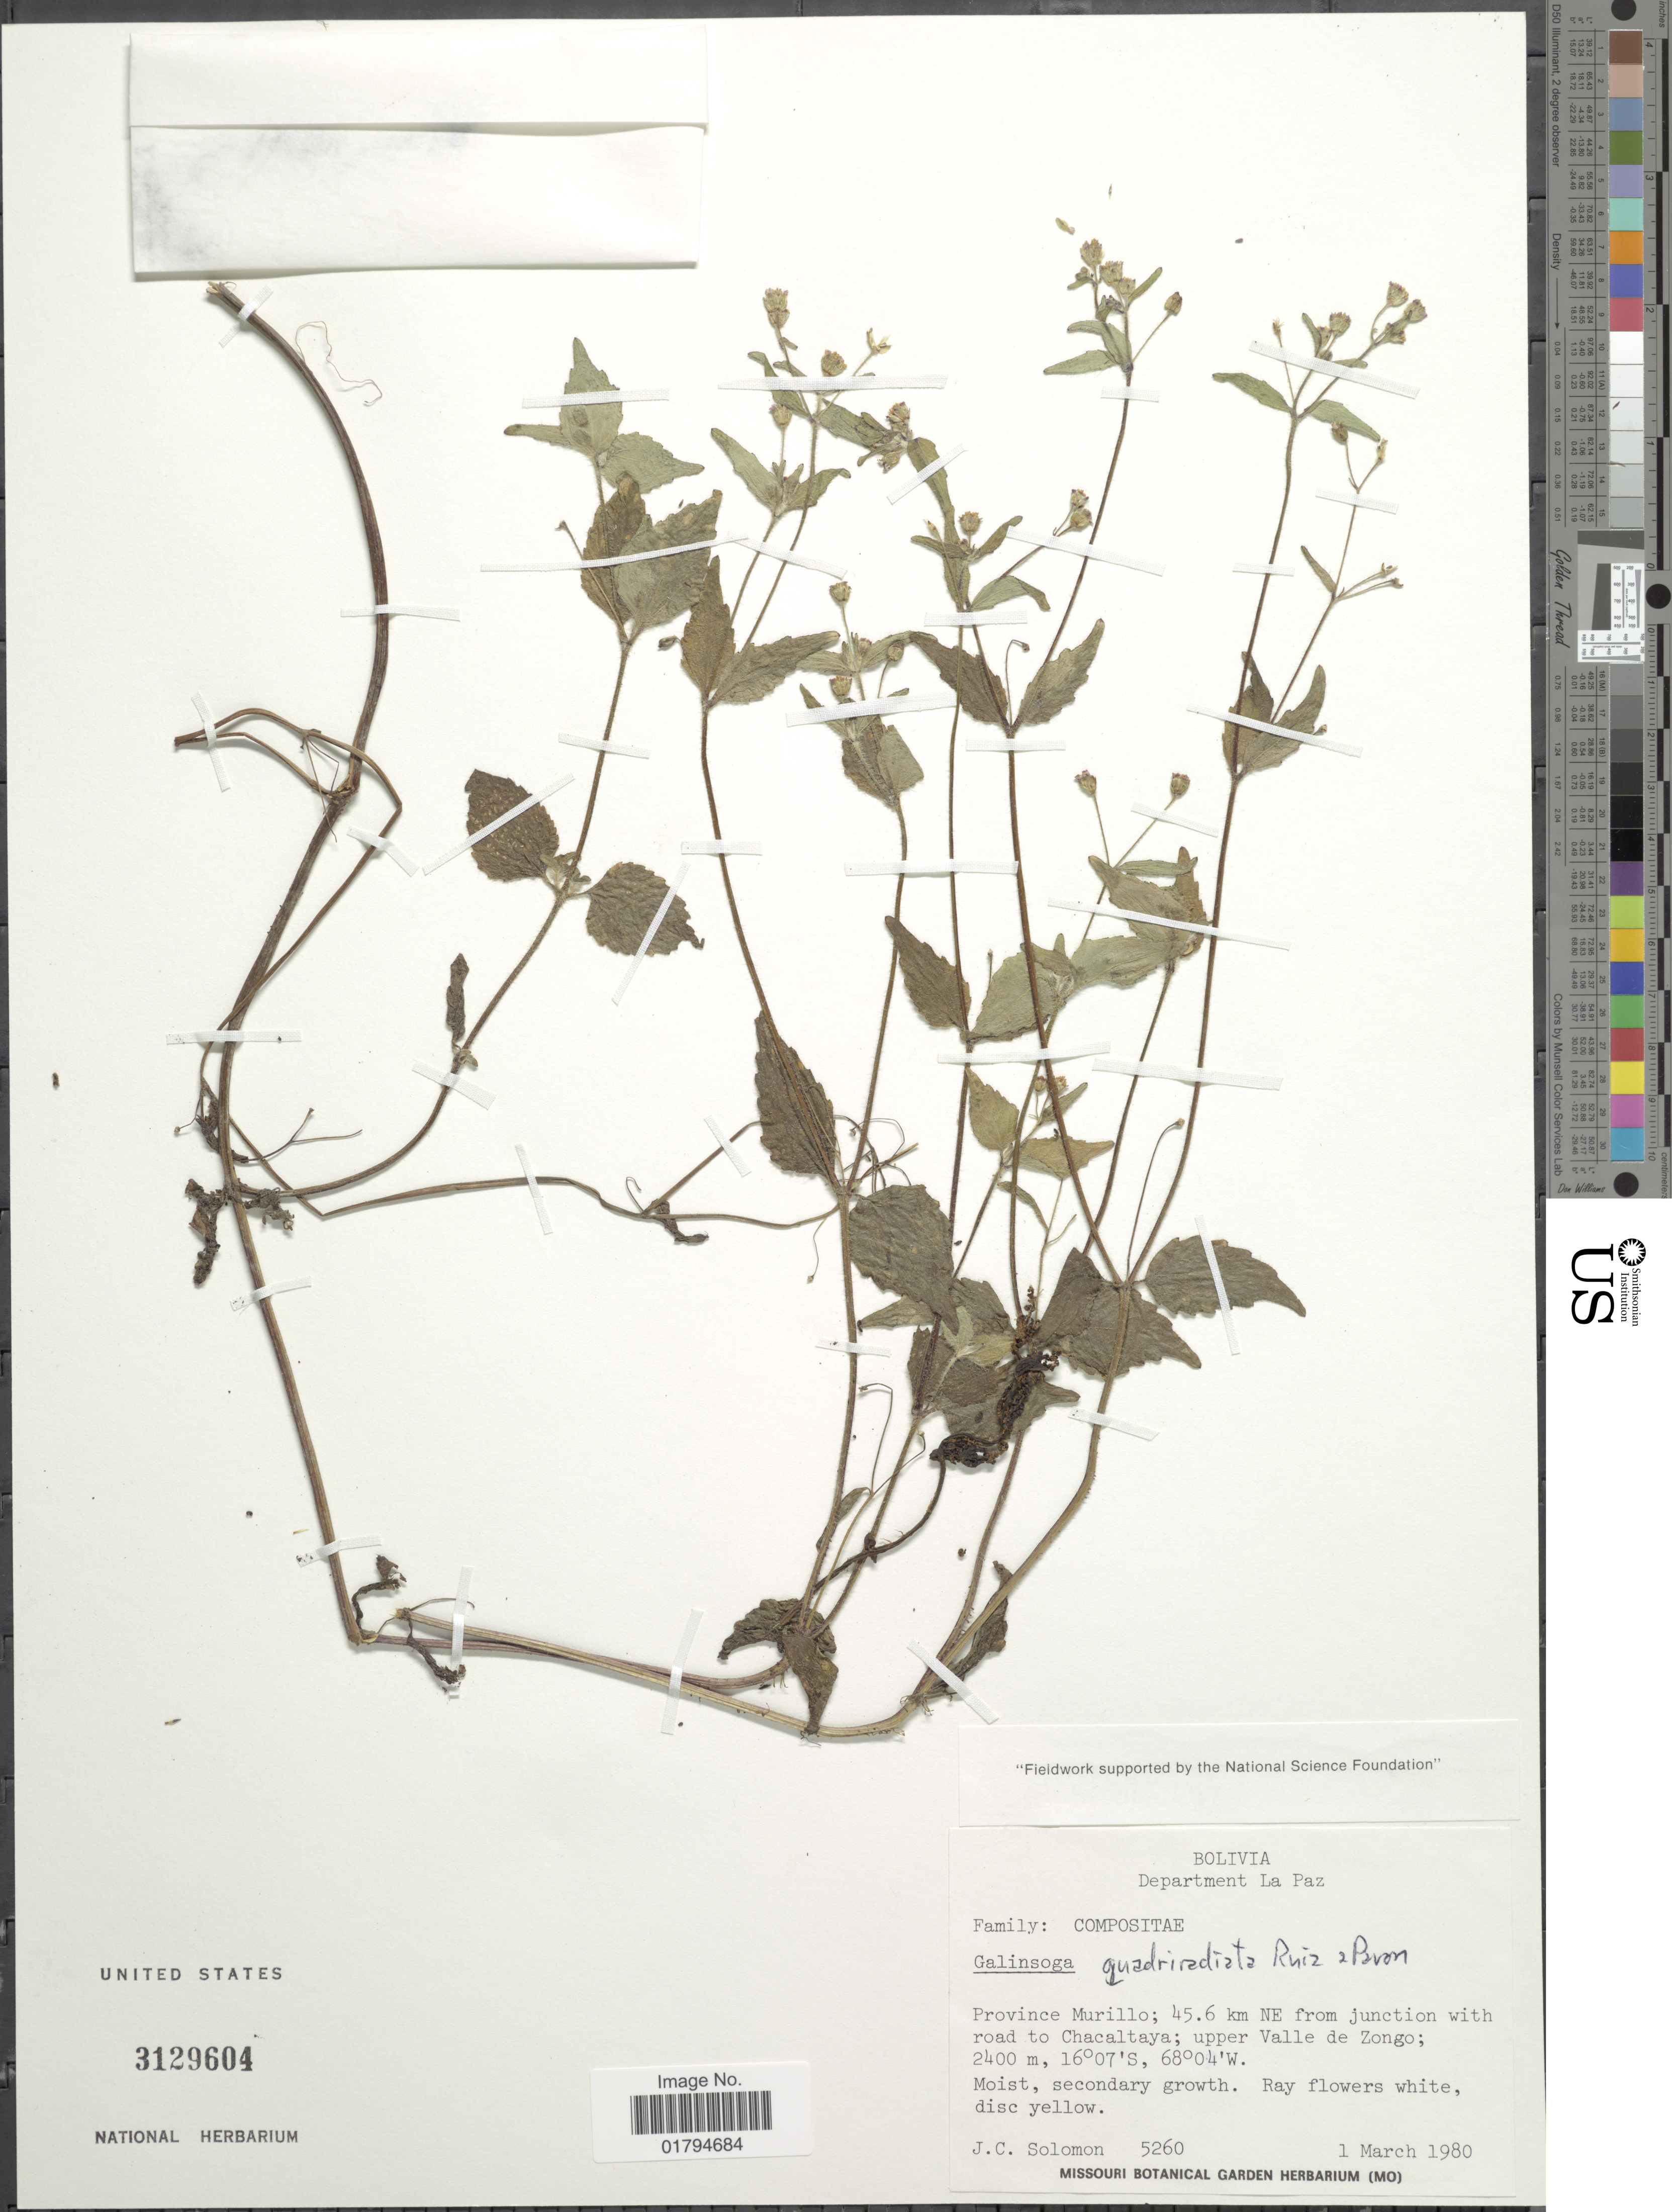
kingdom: Plantae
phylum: Tracheophyta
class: Magnoliopsida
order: Asterales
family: Asteraceae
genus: Galinsoga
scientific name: Galinsoga quadriradiata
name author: Ruiz & Pav.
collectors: J. C. Solomon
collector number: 5260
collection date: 1980-03-01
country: Bolivia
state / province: La Paz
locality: Province Murillo; 45.6 km NE from junction with road to Chacaltaya; upper Valle de Zongo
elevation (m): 2400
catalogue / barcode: US 3129604